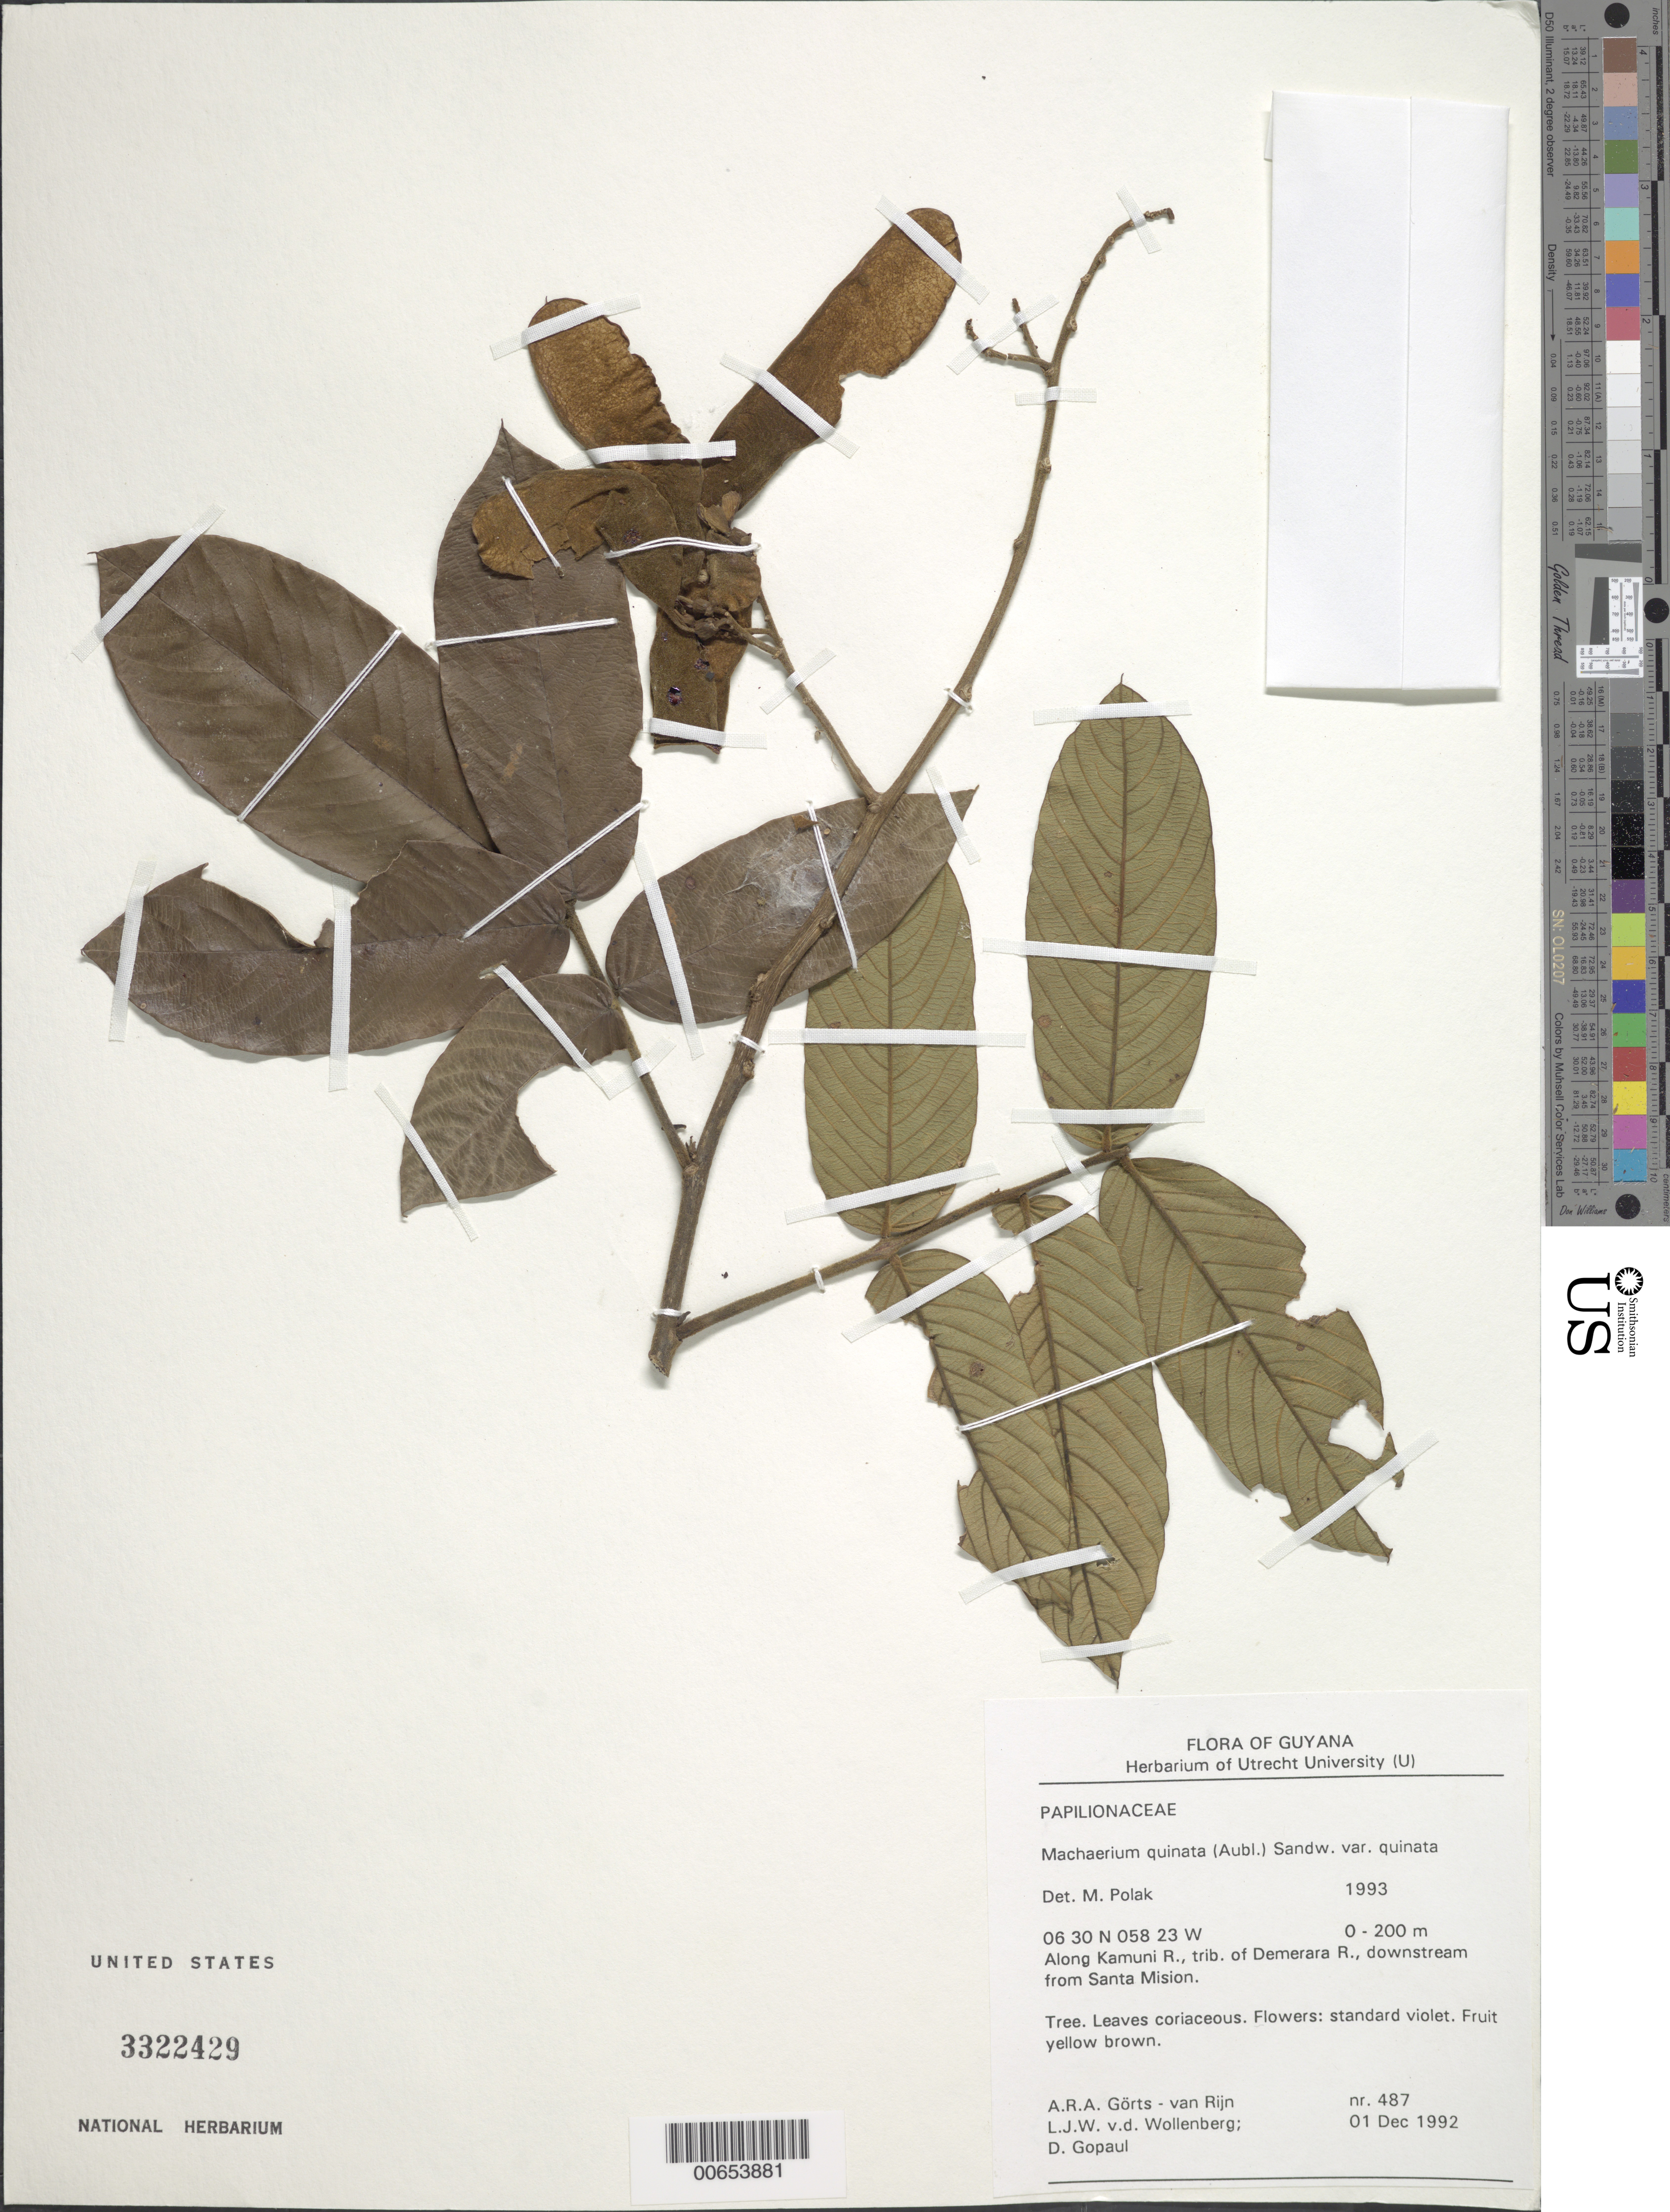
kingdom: Plantae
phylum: Tracheophyta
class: Magnoliopsida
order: Fabales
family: Fabaceae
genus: Machaerium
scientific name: Machaerium quinatum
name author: (Aubl.) Sandwith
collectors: A. .R. A. Görts-van Rijn, L. van der Wollenberg & D. Gopaul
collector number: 487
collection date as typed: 1-Dec-92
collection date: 1992-12-01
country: Guyana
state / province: Demerara-Mahaica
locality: Kamuni R., trib. of Demerara R., downstream from Santa Mission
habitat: Riverside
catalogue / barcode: US 3322429